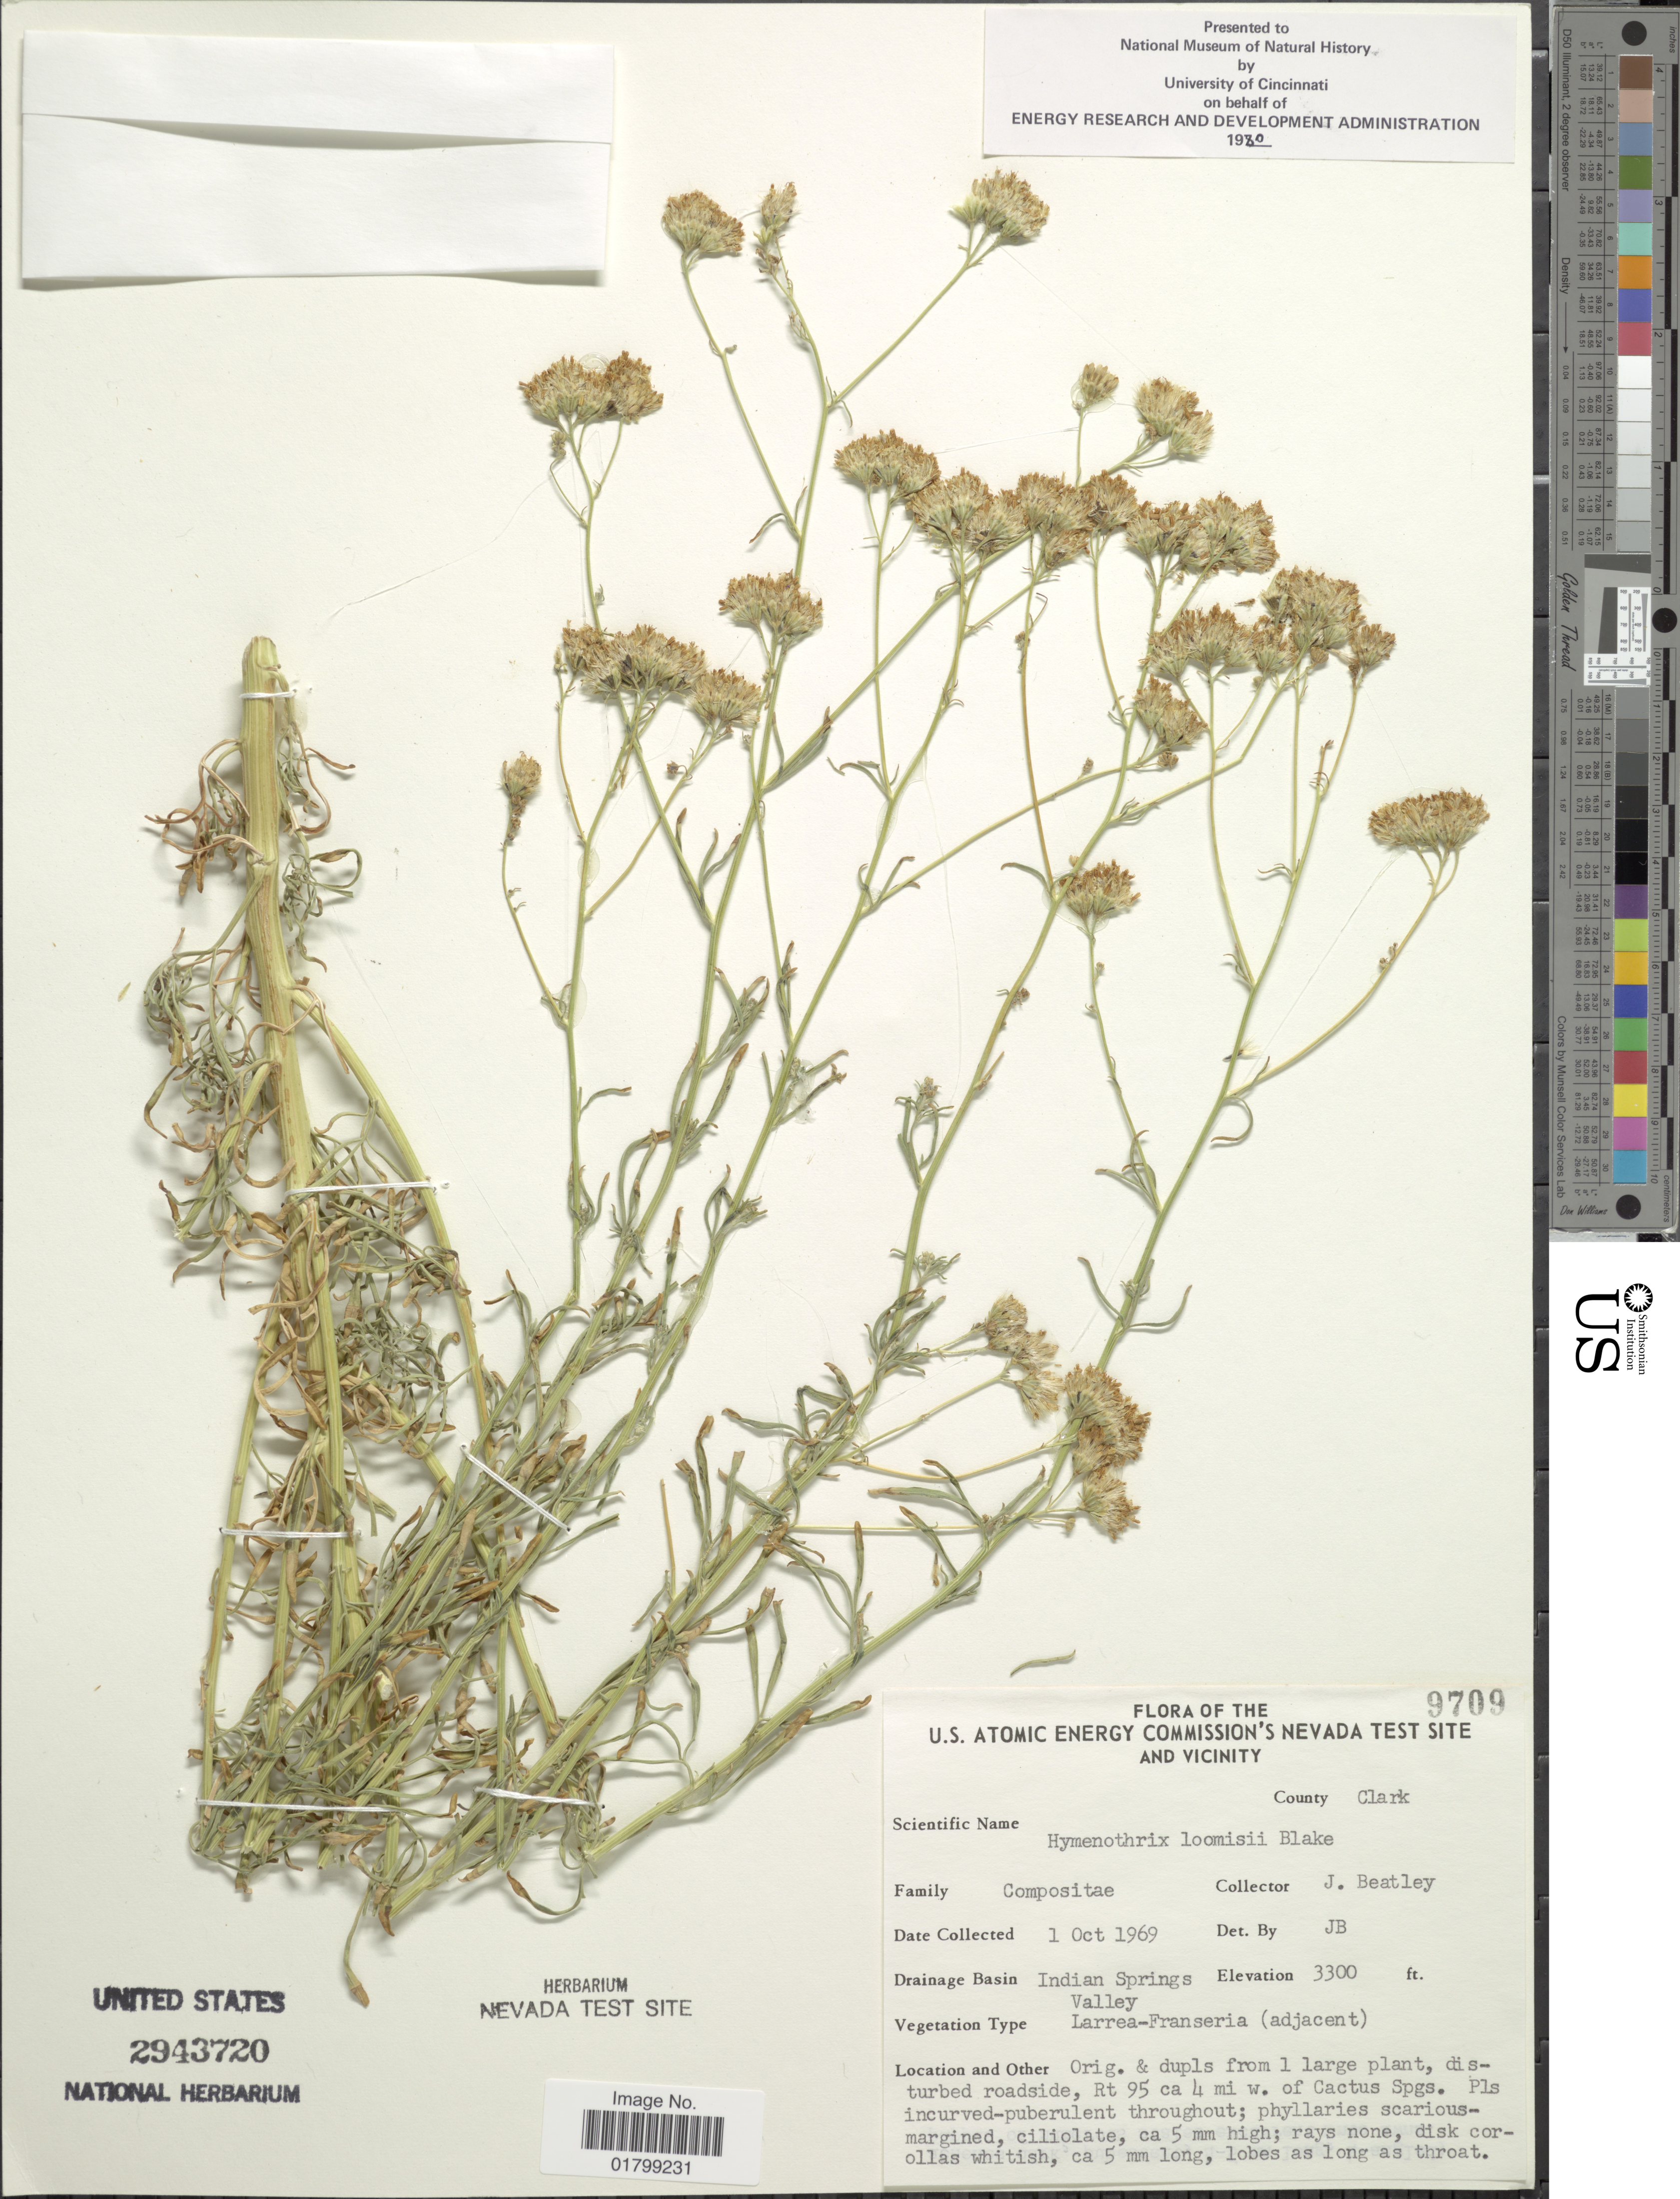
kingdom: Plantae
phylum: Tracheophyta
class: Magnoliopsida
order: Asterales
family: Asteraceae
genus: Hymenothrix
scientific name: Hymenothrix loomisii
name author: S.F. Blake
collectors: J. C. Beatley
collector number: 9709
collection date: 1969-10-01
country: United States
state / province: Nevada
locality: U.S. Atomic Energy Commission's Nevada Test Site and vicinity, County Clark, Indian Springs Valley, on Rt 95 ca 4 mi w. of Cactus Spgs.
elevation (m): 1006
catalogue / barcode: US 2943720